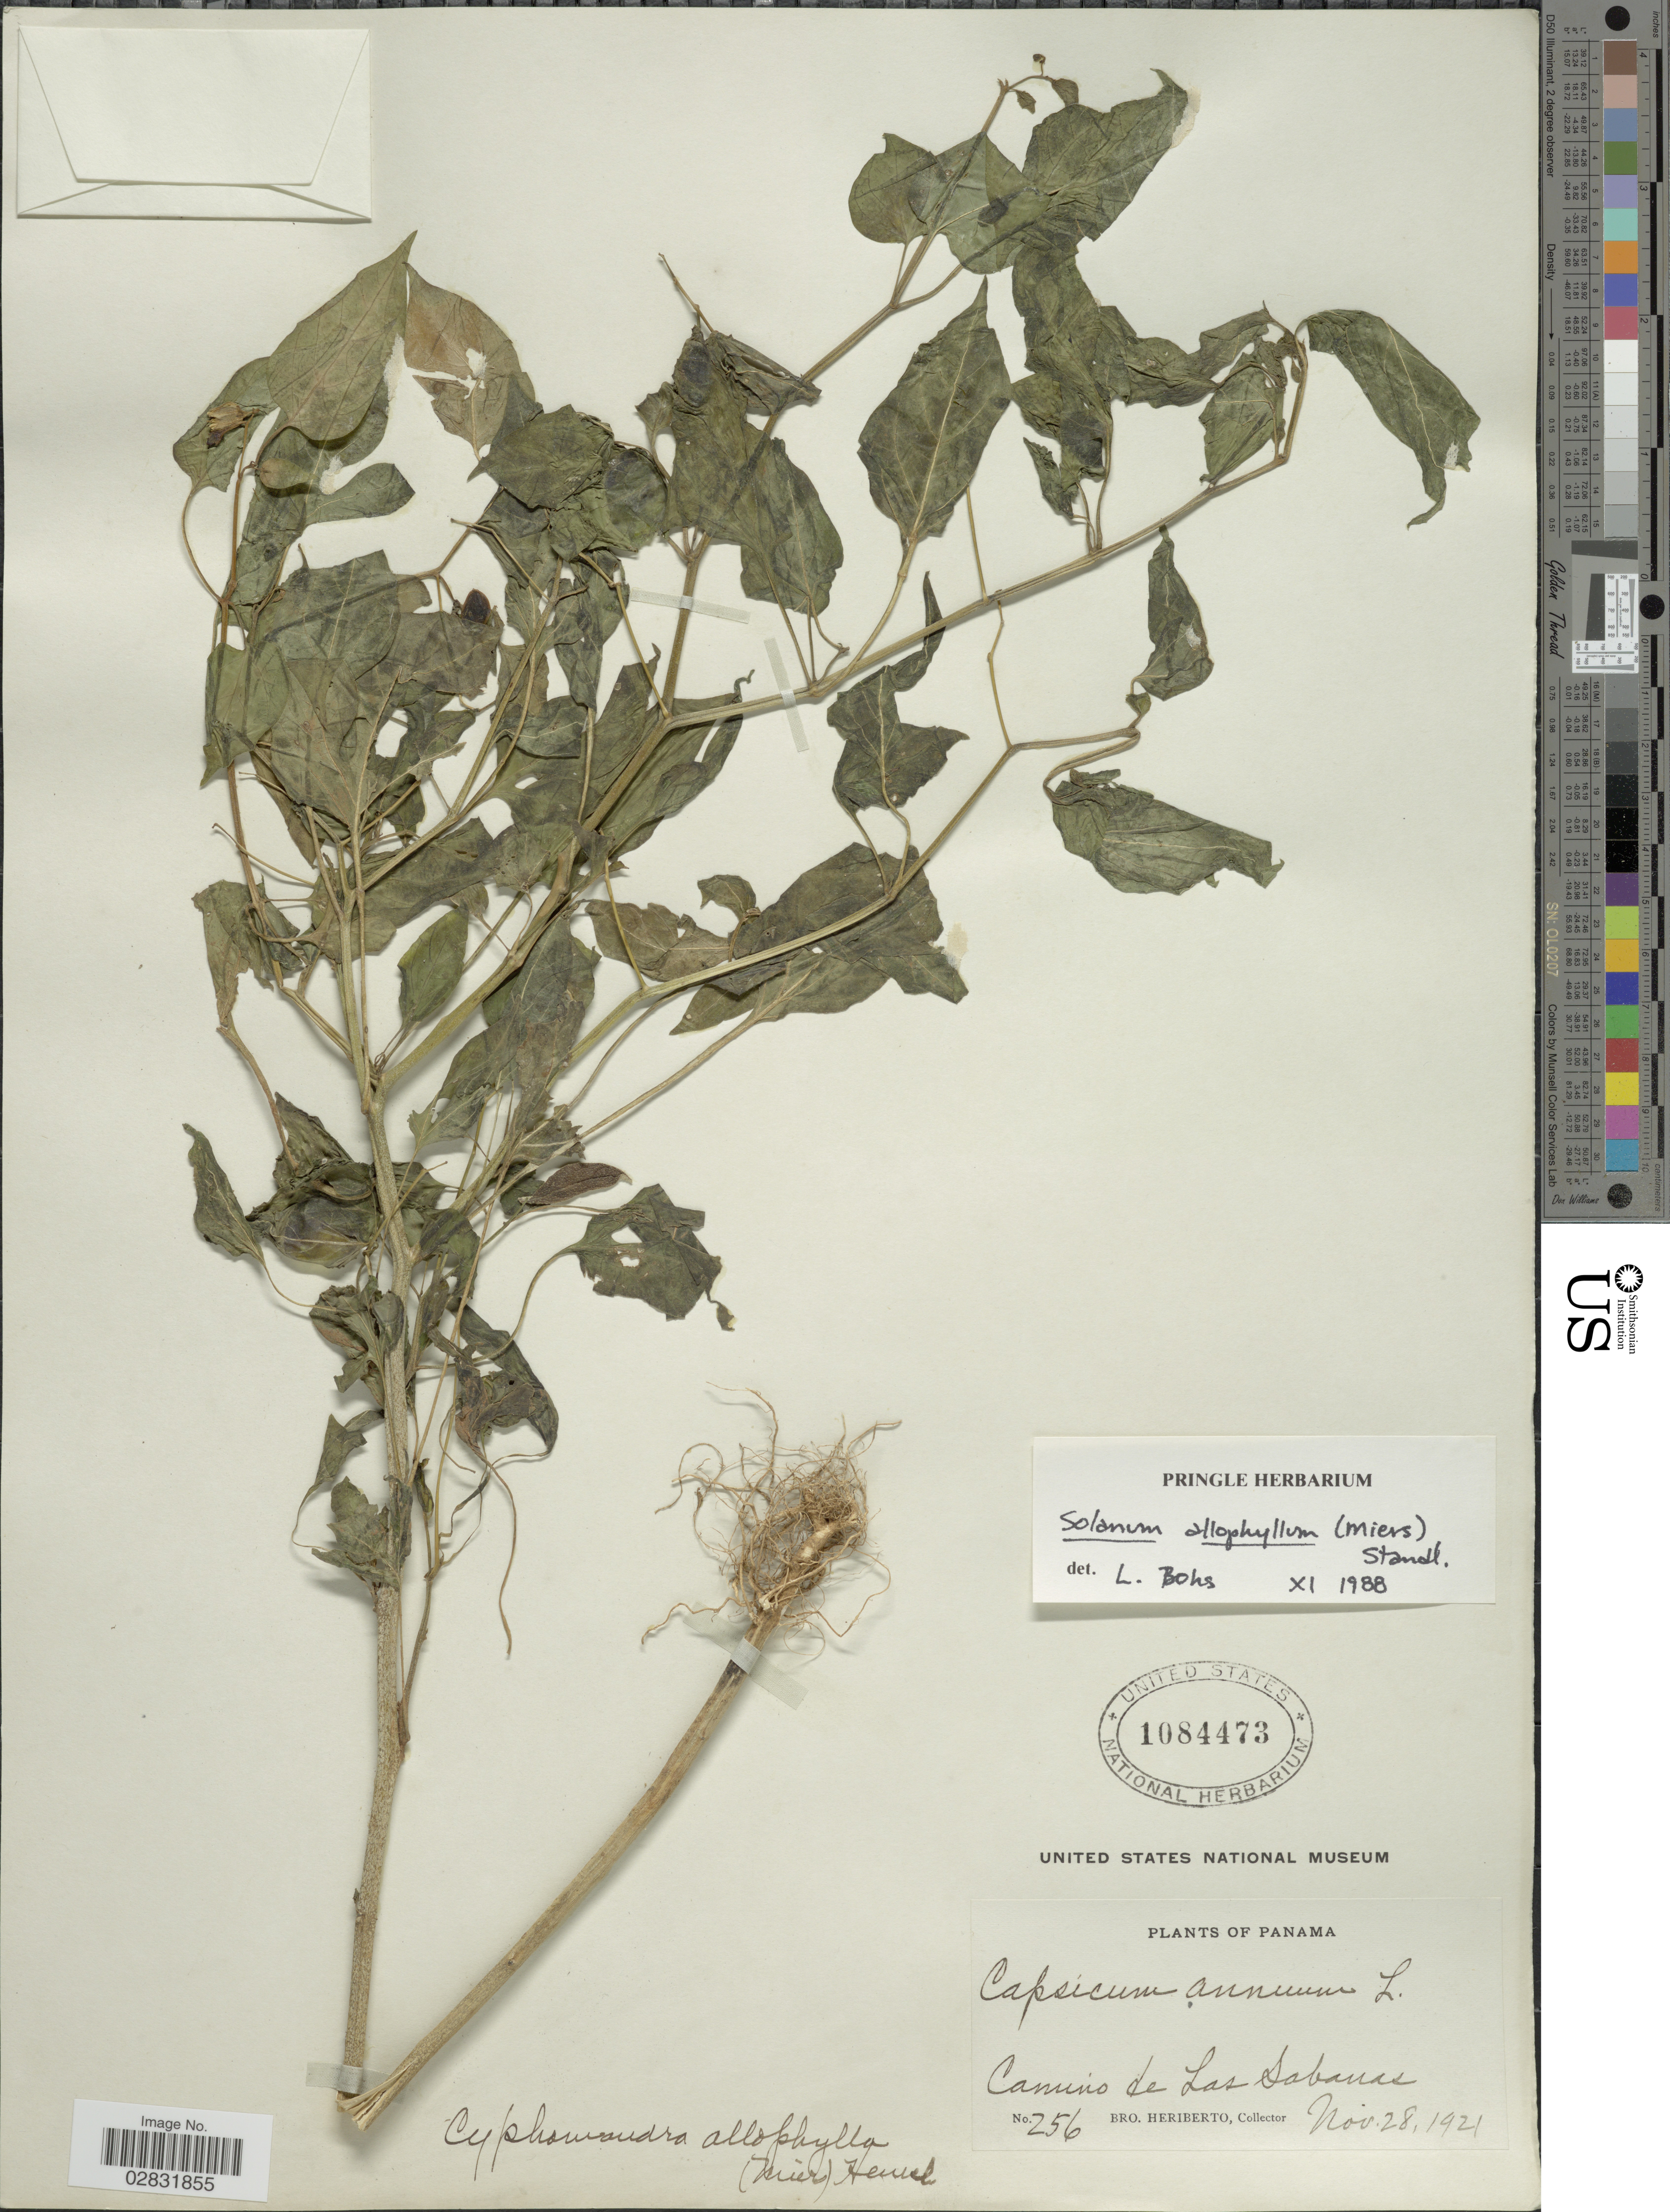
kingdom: Plantae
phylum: Tracheophyta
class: Magnoliopsida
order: Solanales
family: Solanaceae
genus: Solanum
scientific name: Solanum allophyllum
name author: (Miers) Sendtn.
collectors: B. Heriberto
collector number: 256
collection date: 1921-11-28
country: Panama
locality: Camino de Las Sabanas.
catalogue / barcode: US 1084473